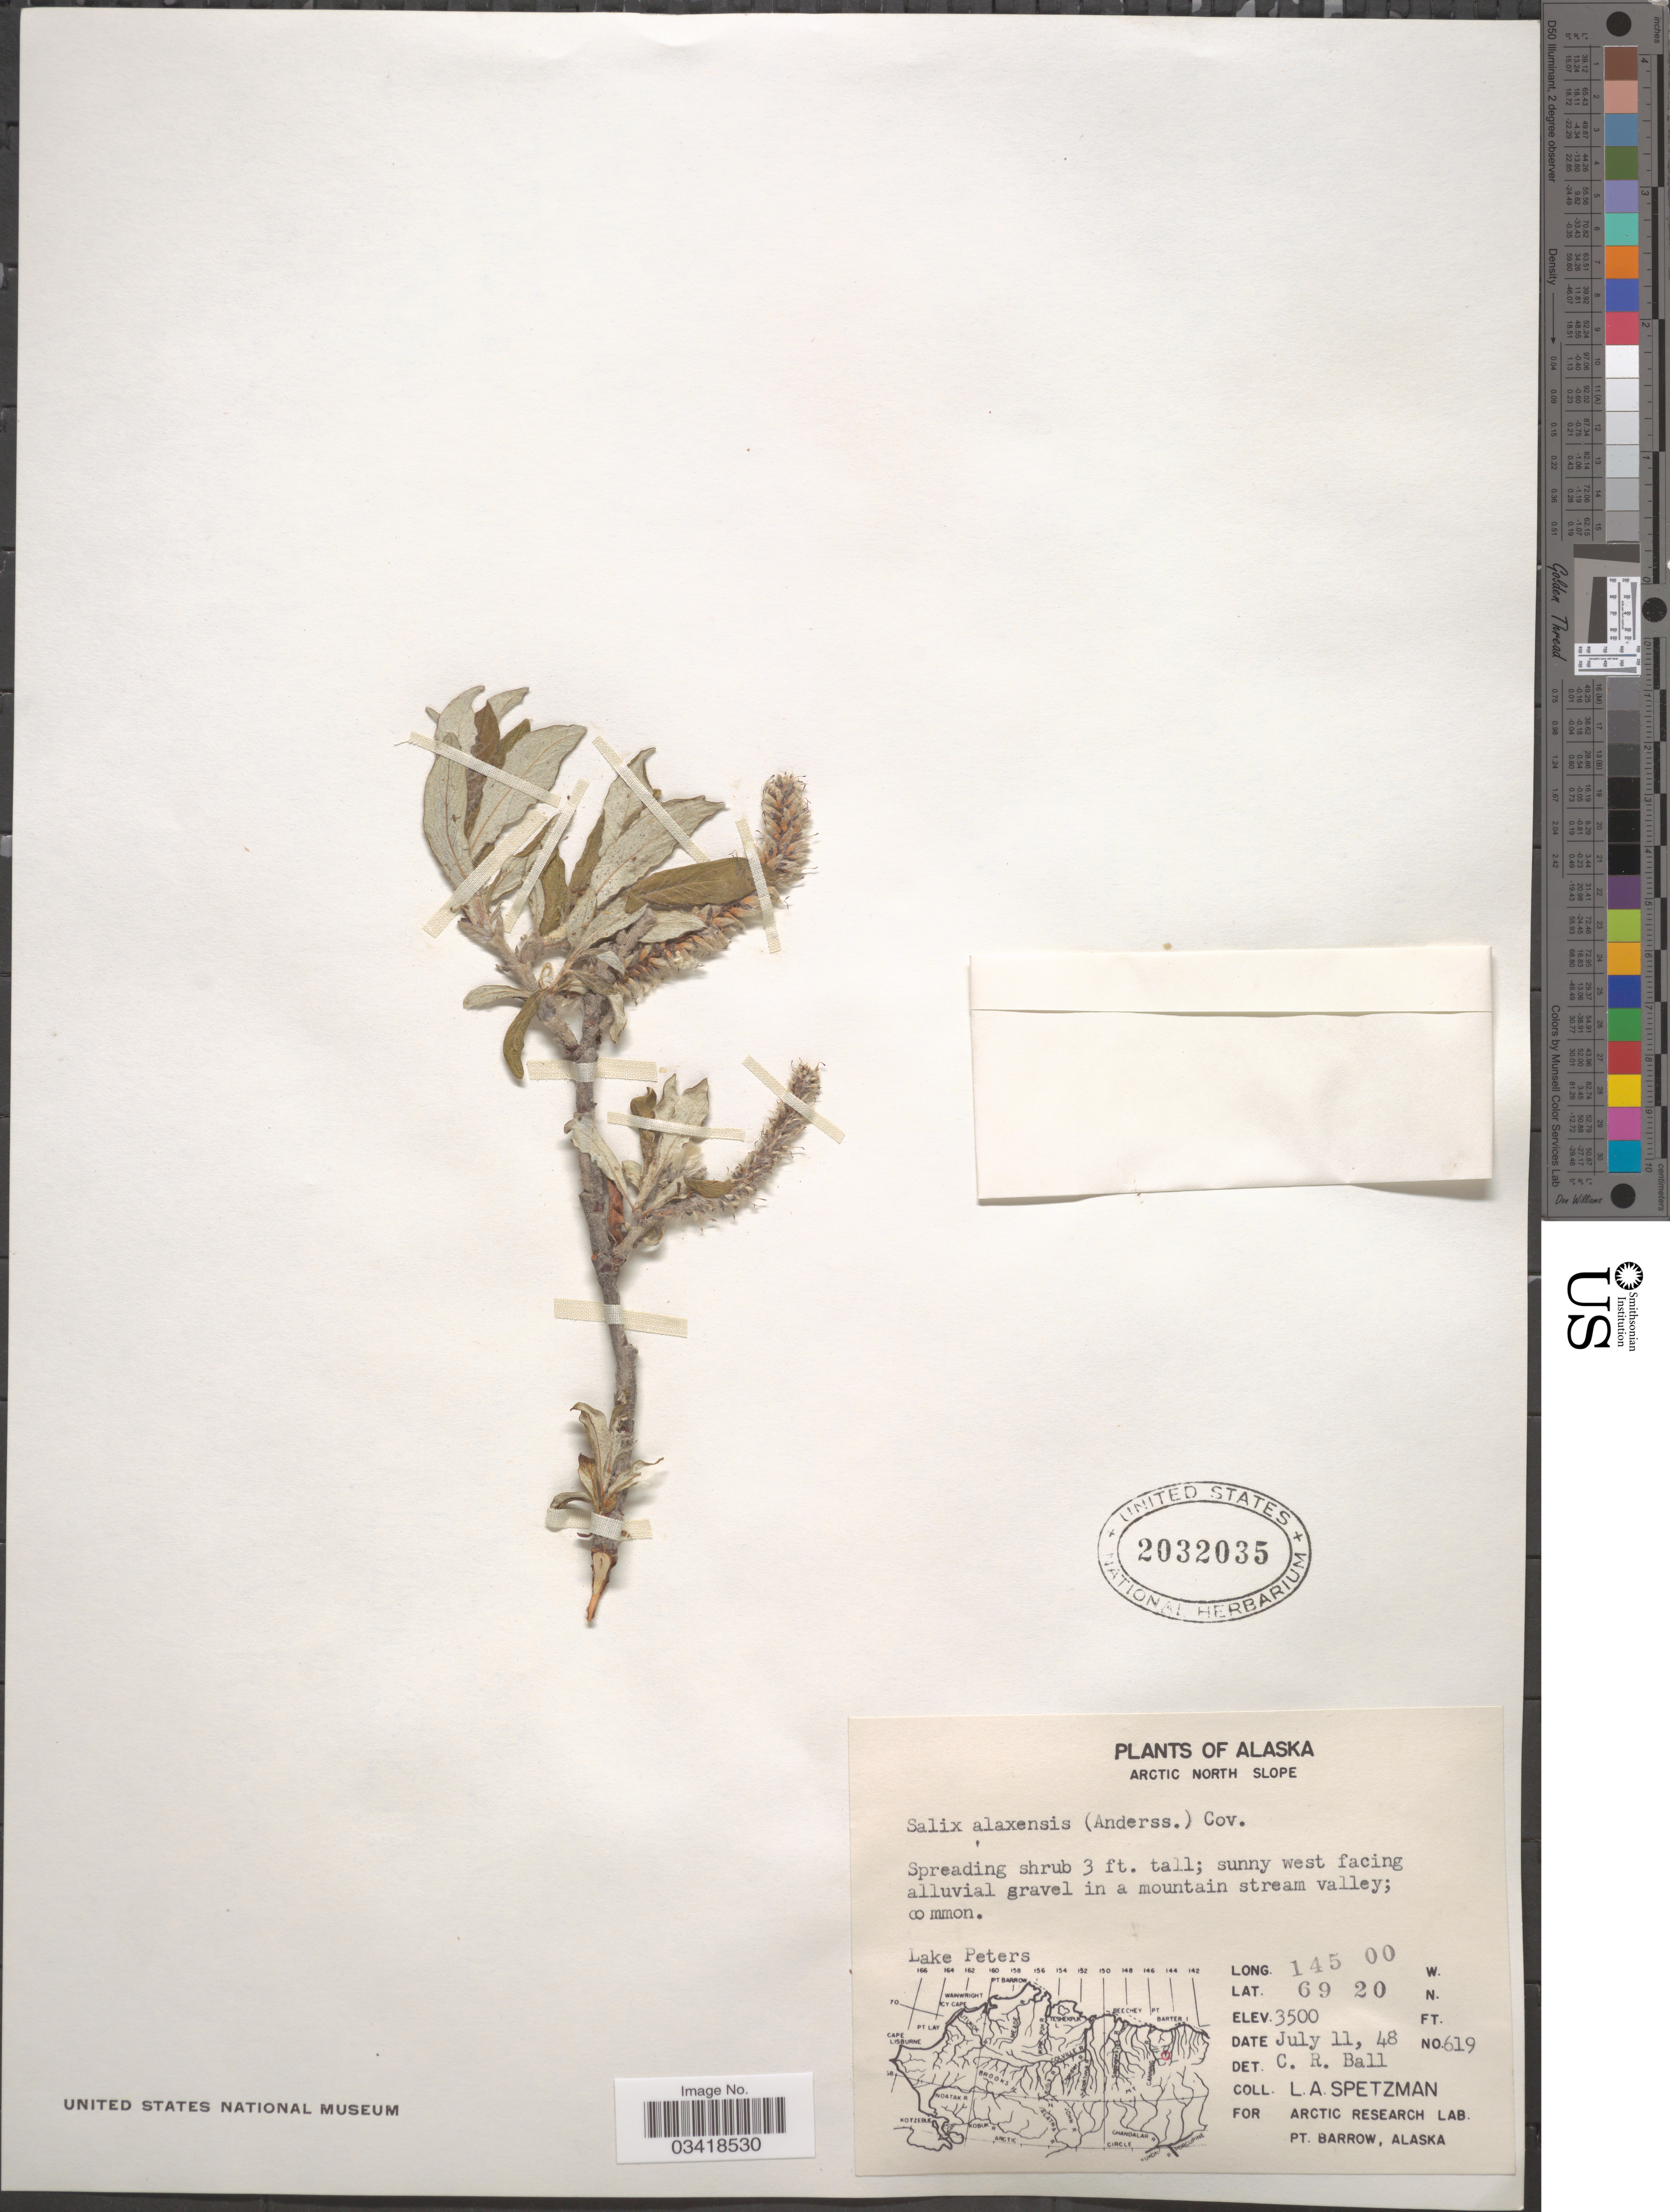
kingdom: Plantae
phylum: Tracheophyta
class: Magnoliopsida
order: Malpighiales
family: Salicaceae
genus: Salix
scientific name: Salix alaxensis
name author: (Andersson) Coville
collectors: L. Spetzman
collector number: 619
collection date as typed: Transcribed d/m/y: 11/7/48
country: United States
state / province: Alaska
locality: Arctic North Slope. Lake Peters.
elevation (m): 1067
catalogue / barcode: US 2032035